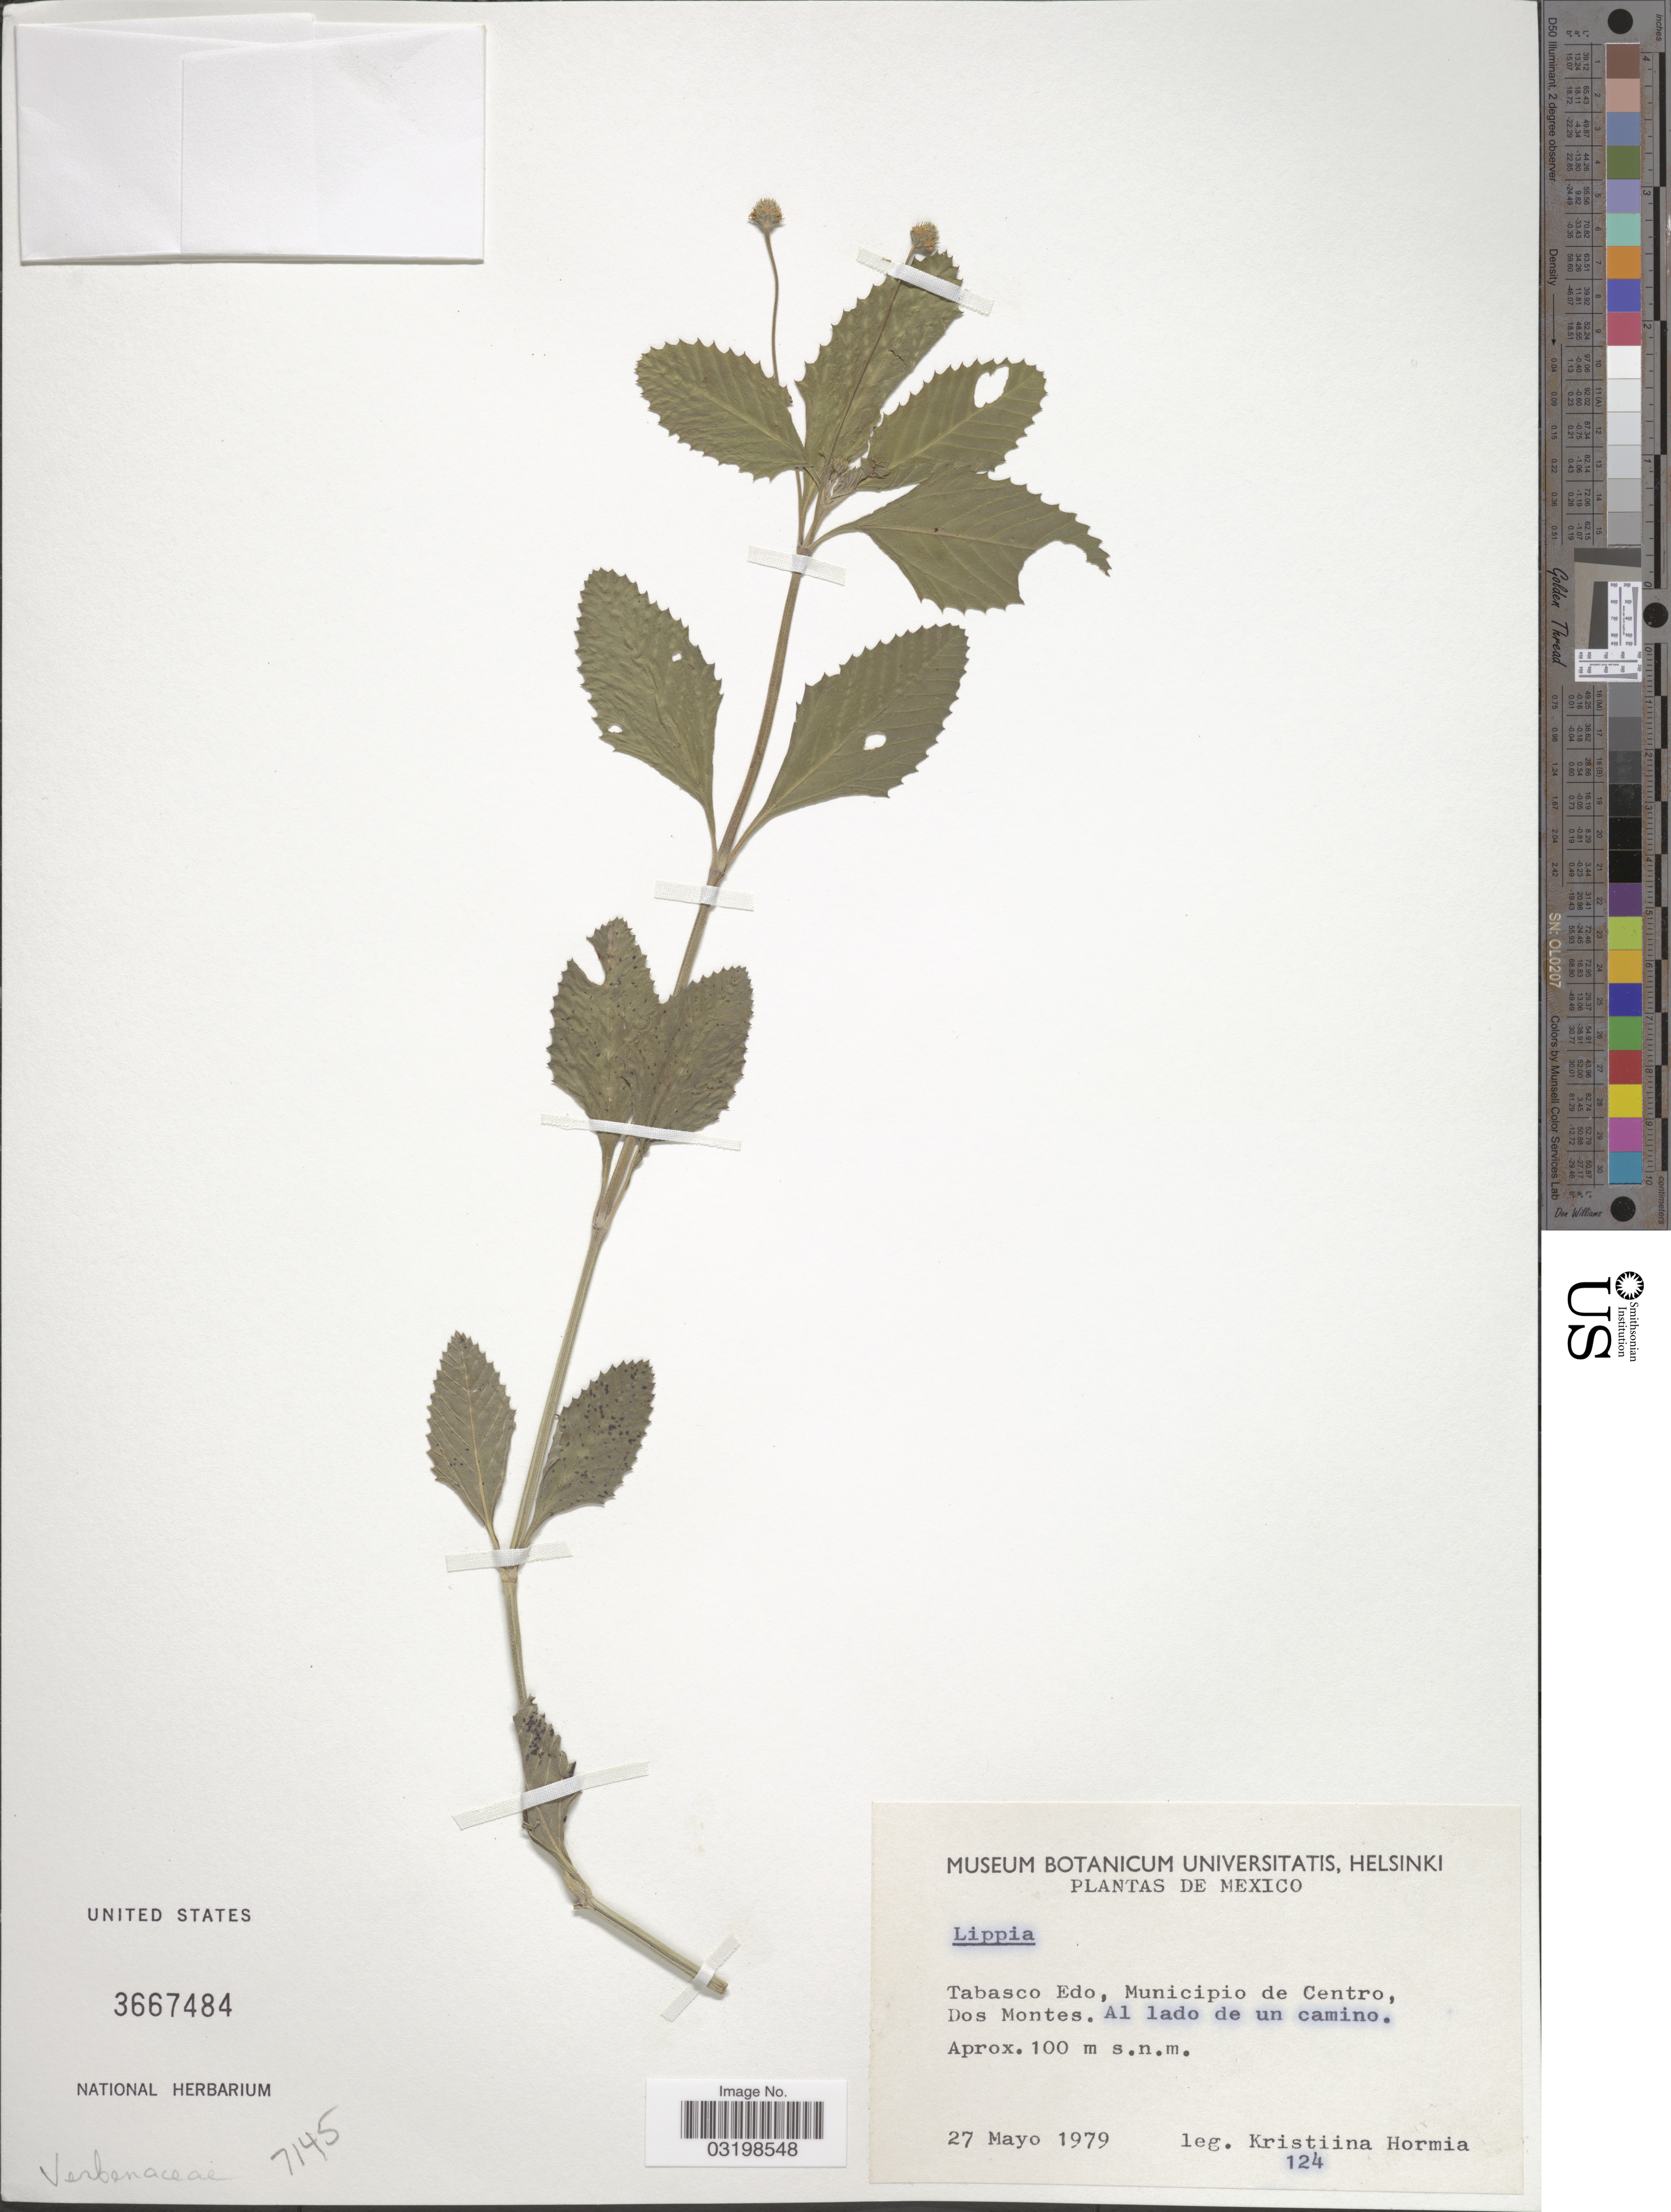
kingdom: Plantae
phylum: Tracheophyta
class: Magnoliopsida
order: Lamiales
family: Verbenaceae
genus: Lippia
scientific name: Lippia sp.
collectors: K. Hormia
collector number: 124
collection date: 1979-05-27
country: Mexico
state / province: Tabasco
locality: Municipio de Centro, Dos Montes. Al lado de un camino.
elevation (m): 100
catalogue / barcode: US 3667484